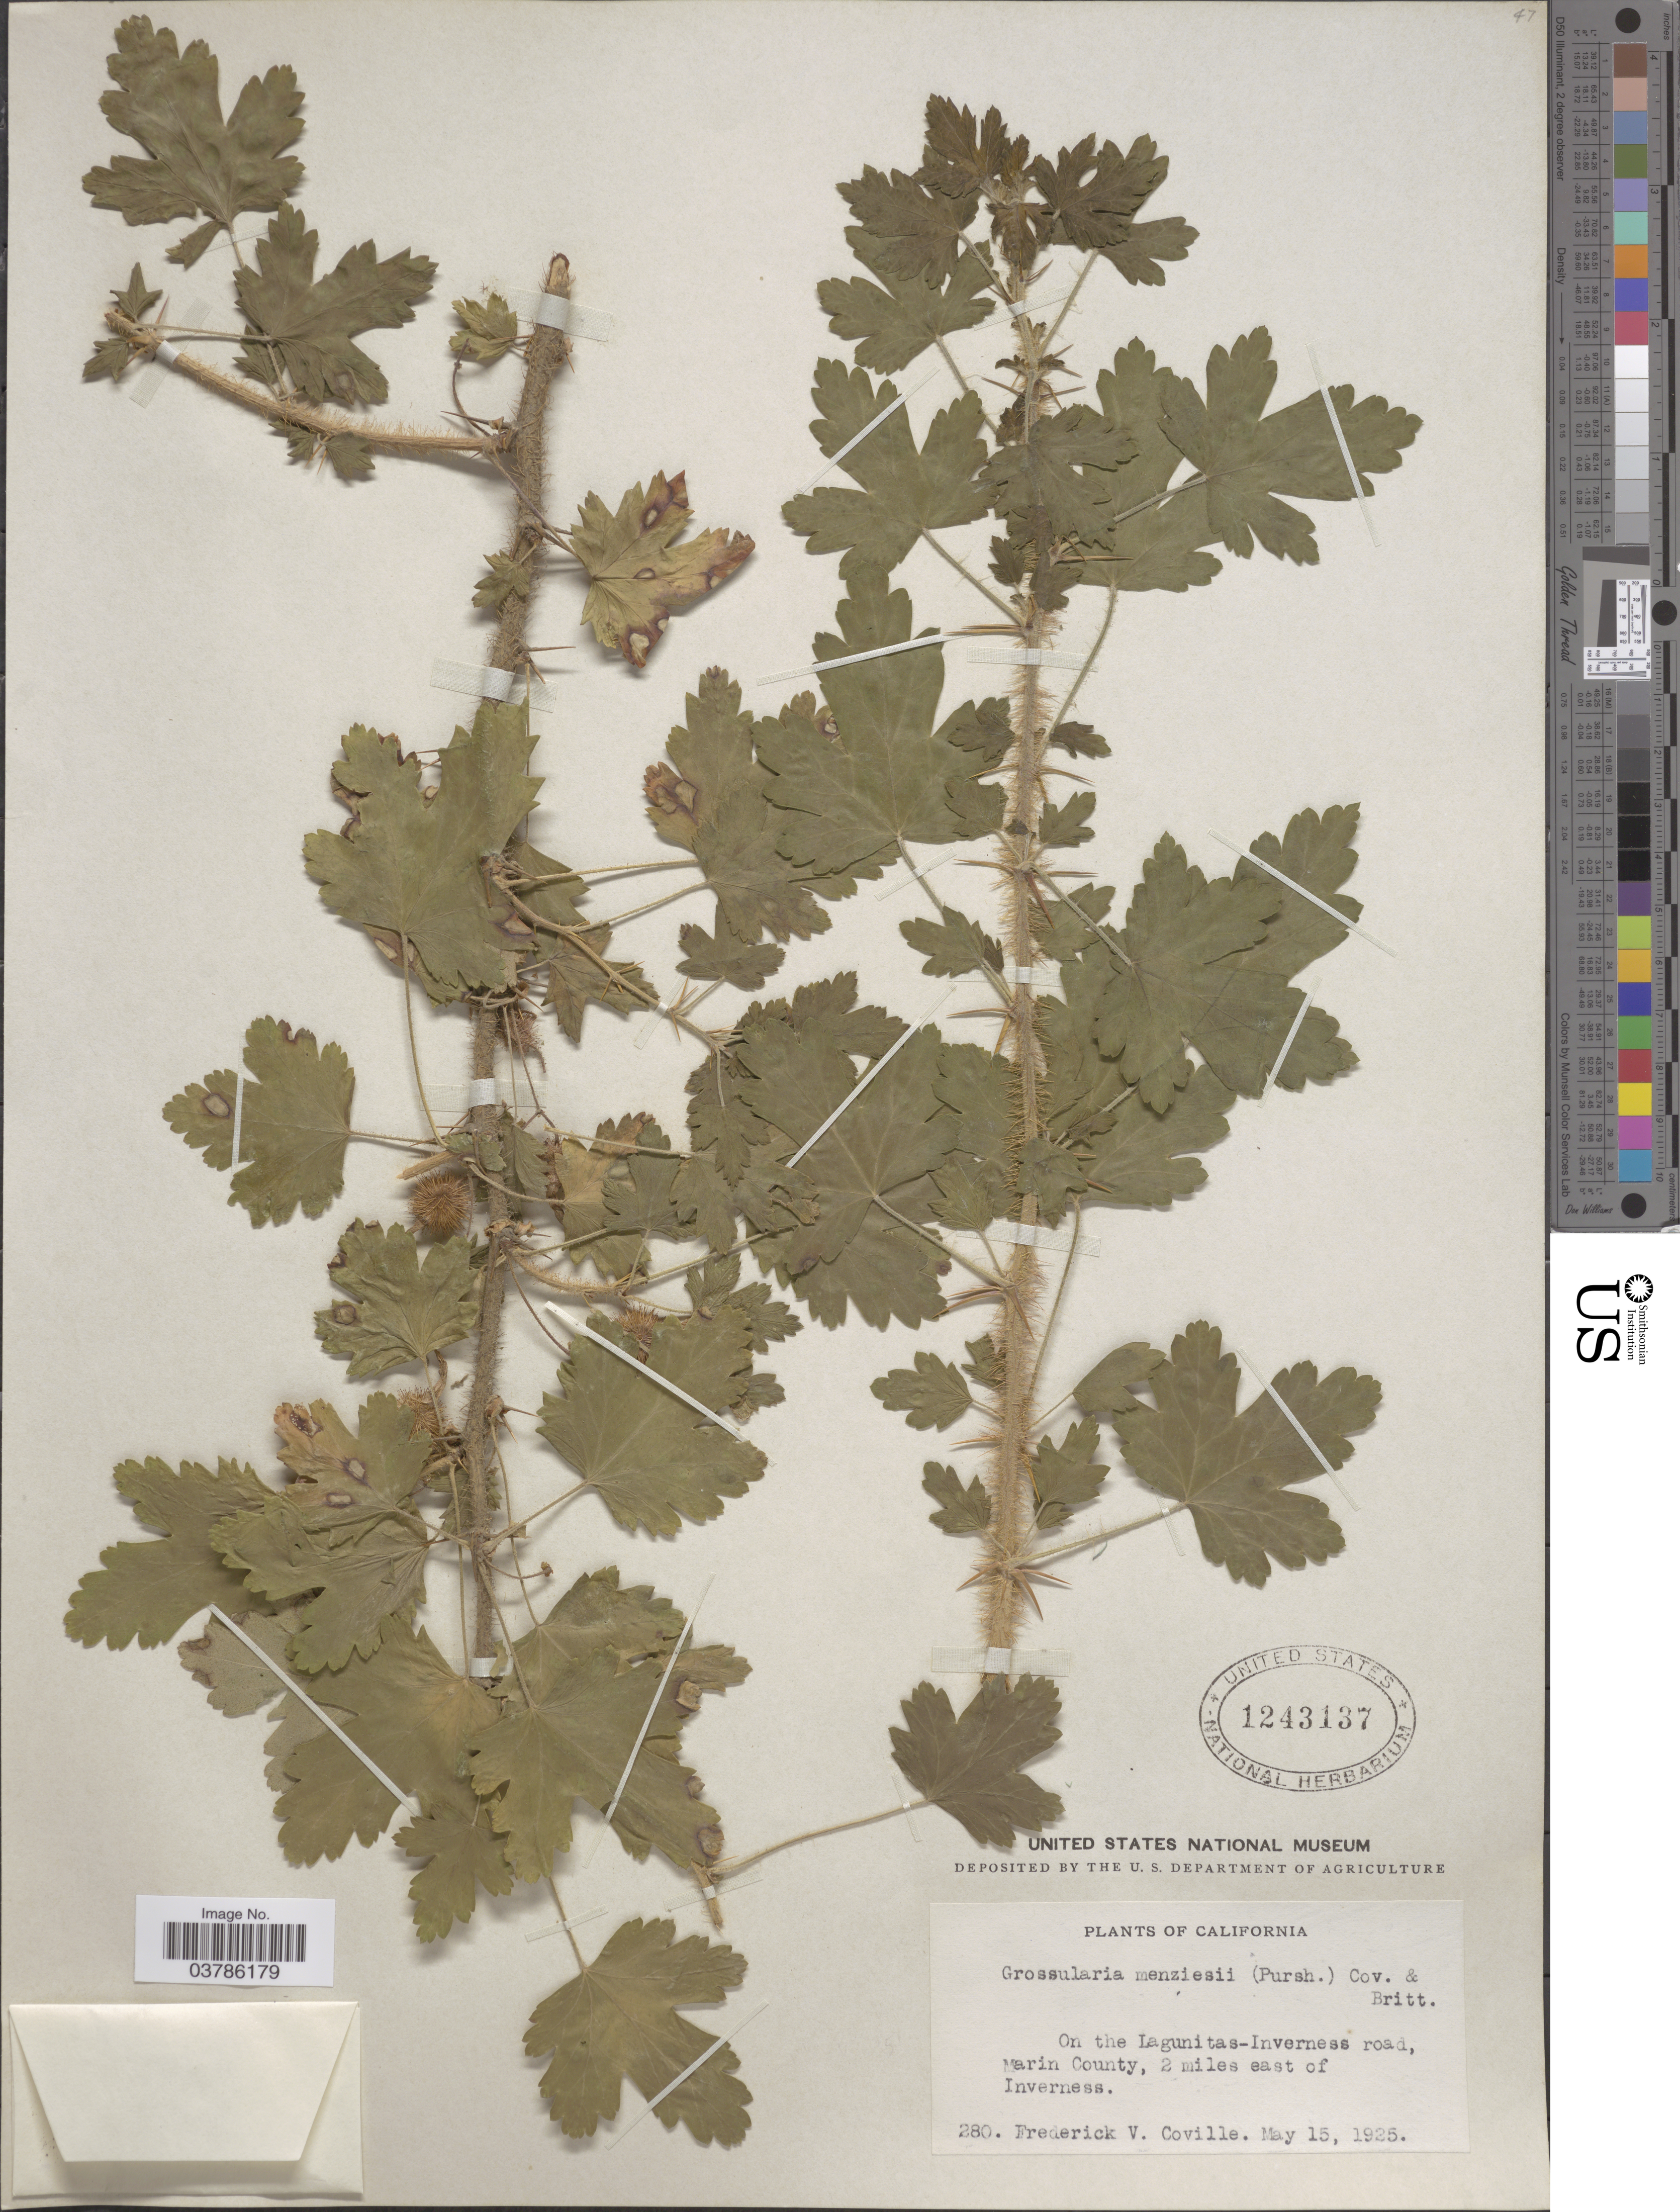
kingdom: Plantae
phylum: Tracheophyta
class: Magnoliopsida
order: Saxifragales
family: Grossulariaceae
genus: Ribes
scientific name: Ribes menziesii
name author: Pursh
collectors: F. V. Coville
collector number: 280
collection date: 1925-05-15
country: United States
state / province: California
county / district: Marin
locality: On the Lagunitas-Inverness road, Marin County, 2 miles east of Inverness.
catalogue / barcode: US 1243137